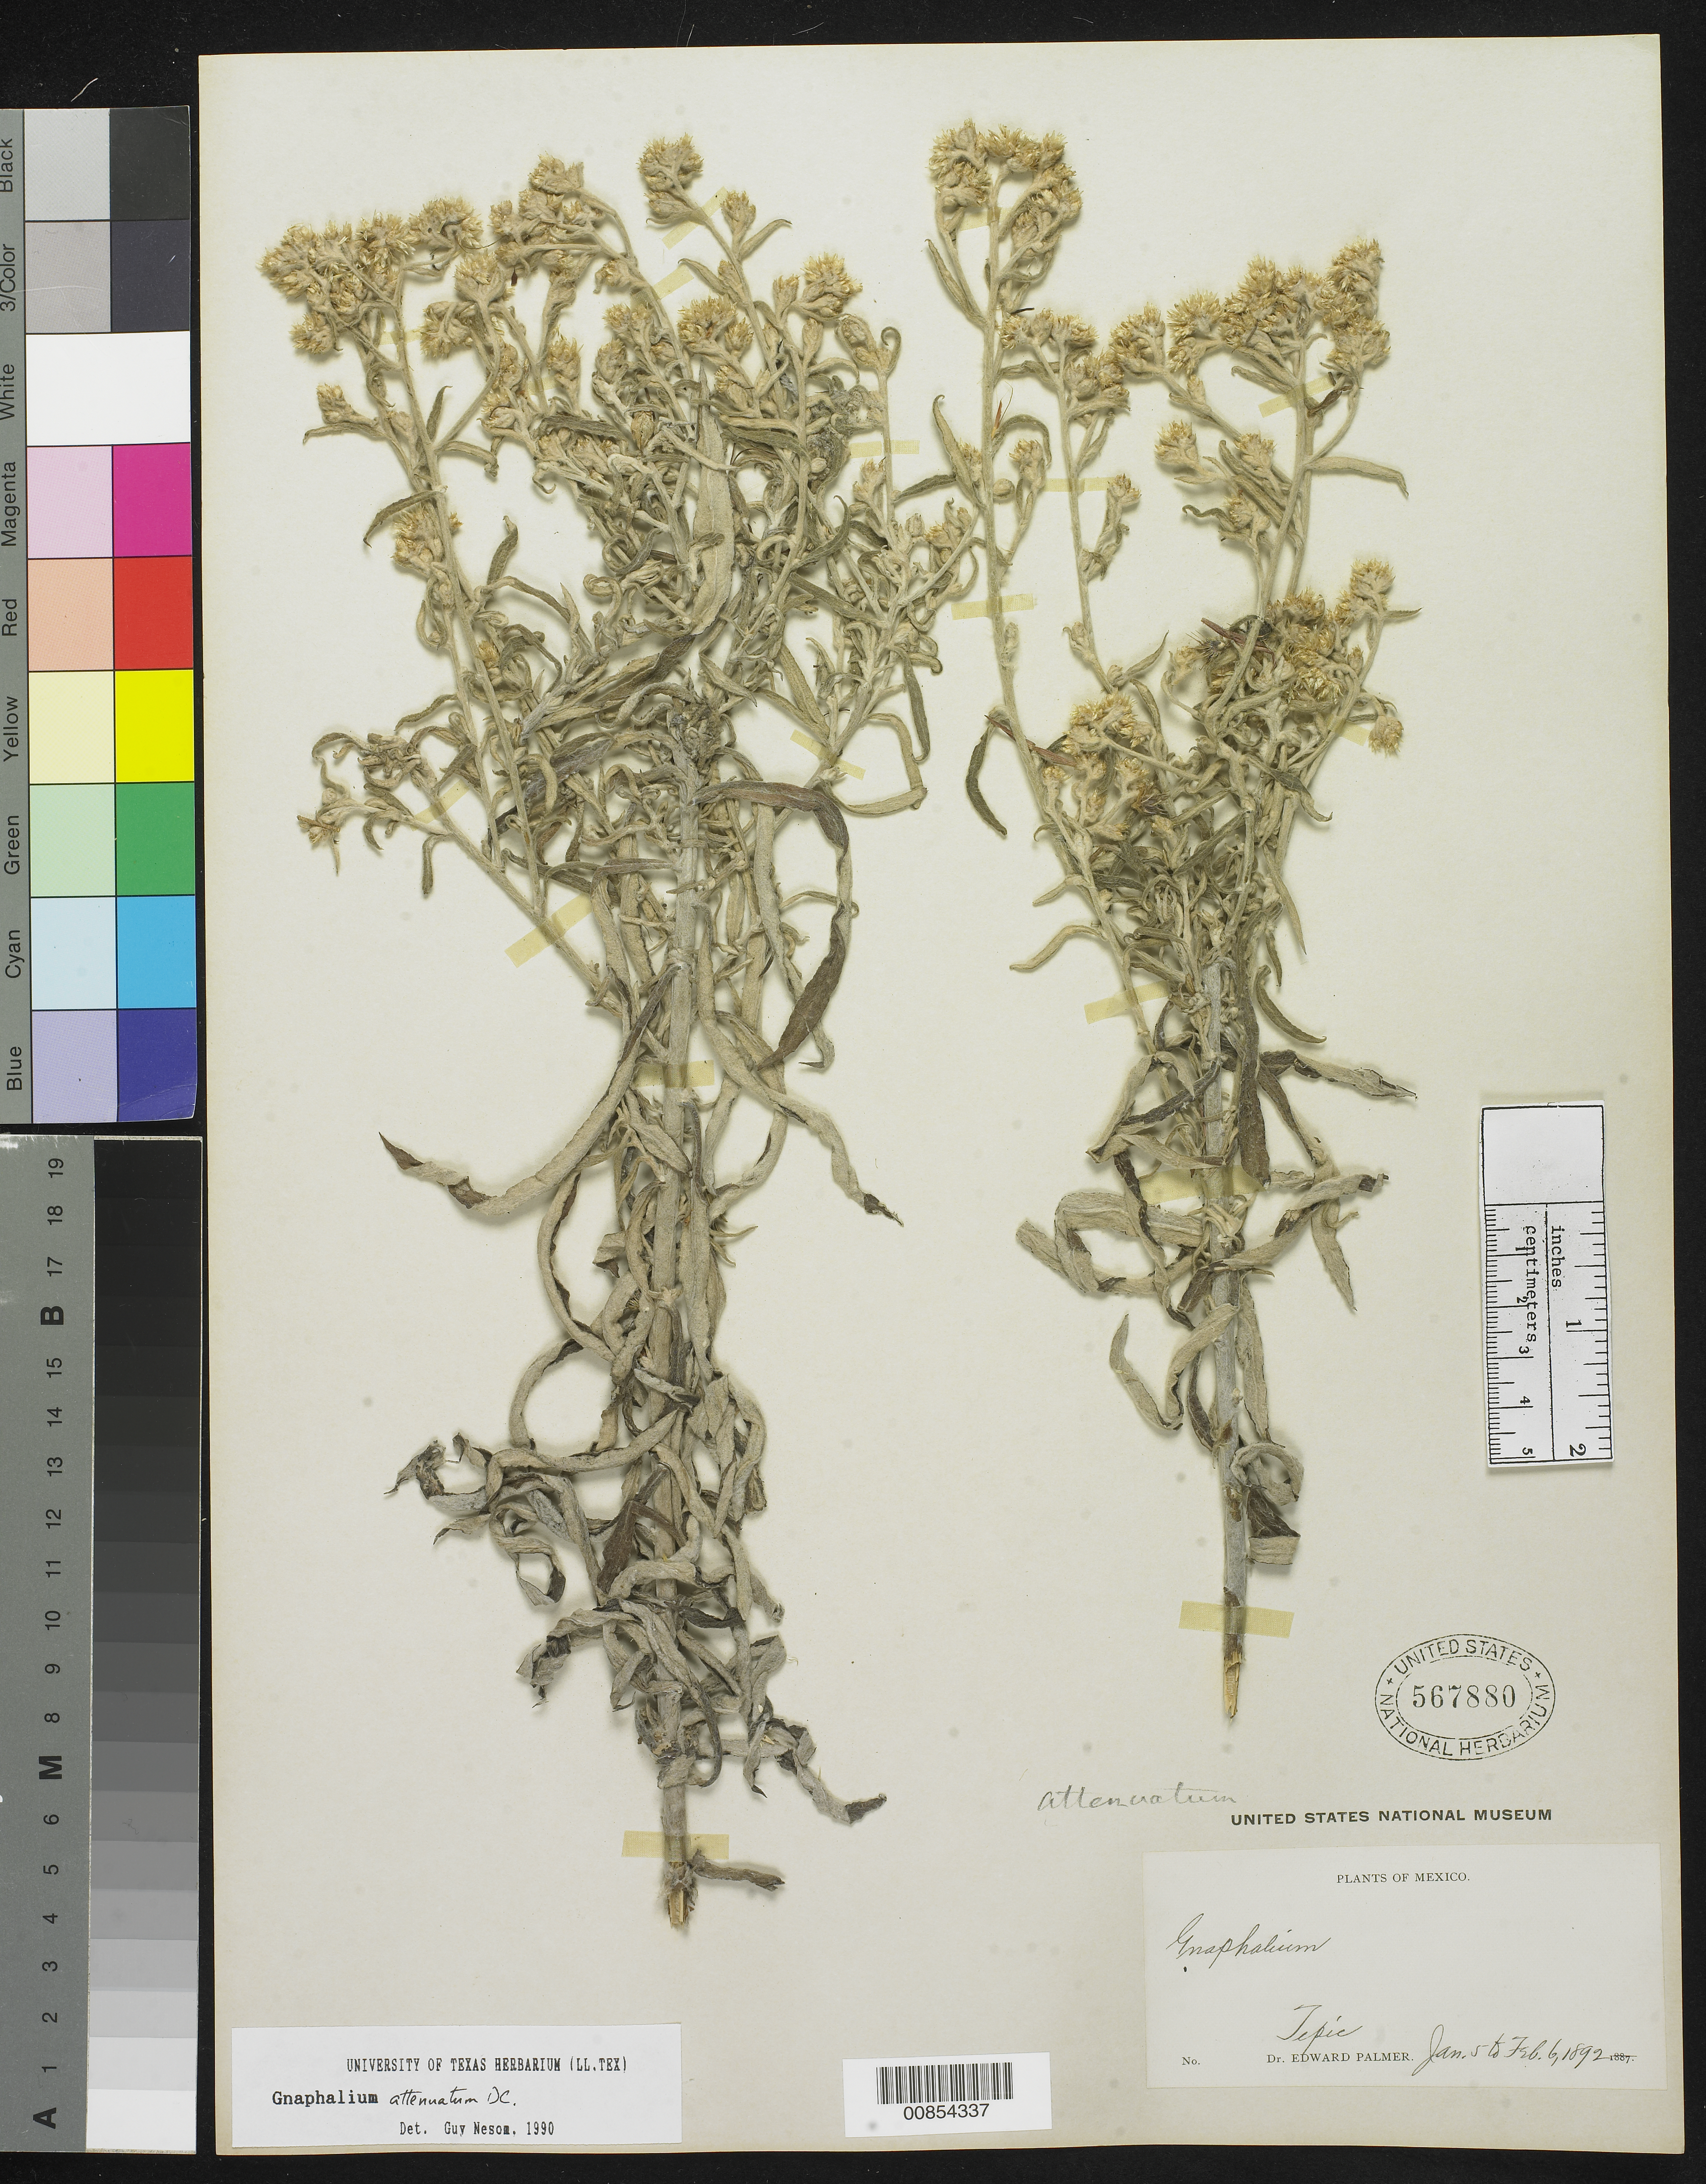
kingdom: Plantae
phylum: Tracheophyta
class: Magnoliopsida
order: Asterales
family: Asteraceae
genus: Pseudognaphalium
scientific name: Pseudognaphalium attenuatum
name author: (DC.) Anderb.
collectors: E. Palmer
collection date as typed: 05 Jan 1892 to 06 Feb 1892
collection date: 1892-01-05/1892-02-06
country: Mexico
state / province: Nayarit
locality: Tepic, Nayarit.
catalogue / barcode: US 567880